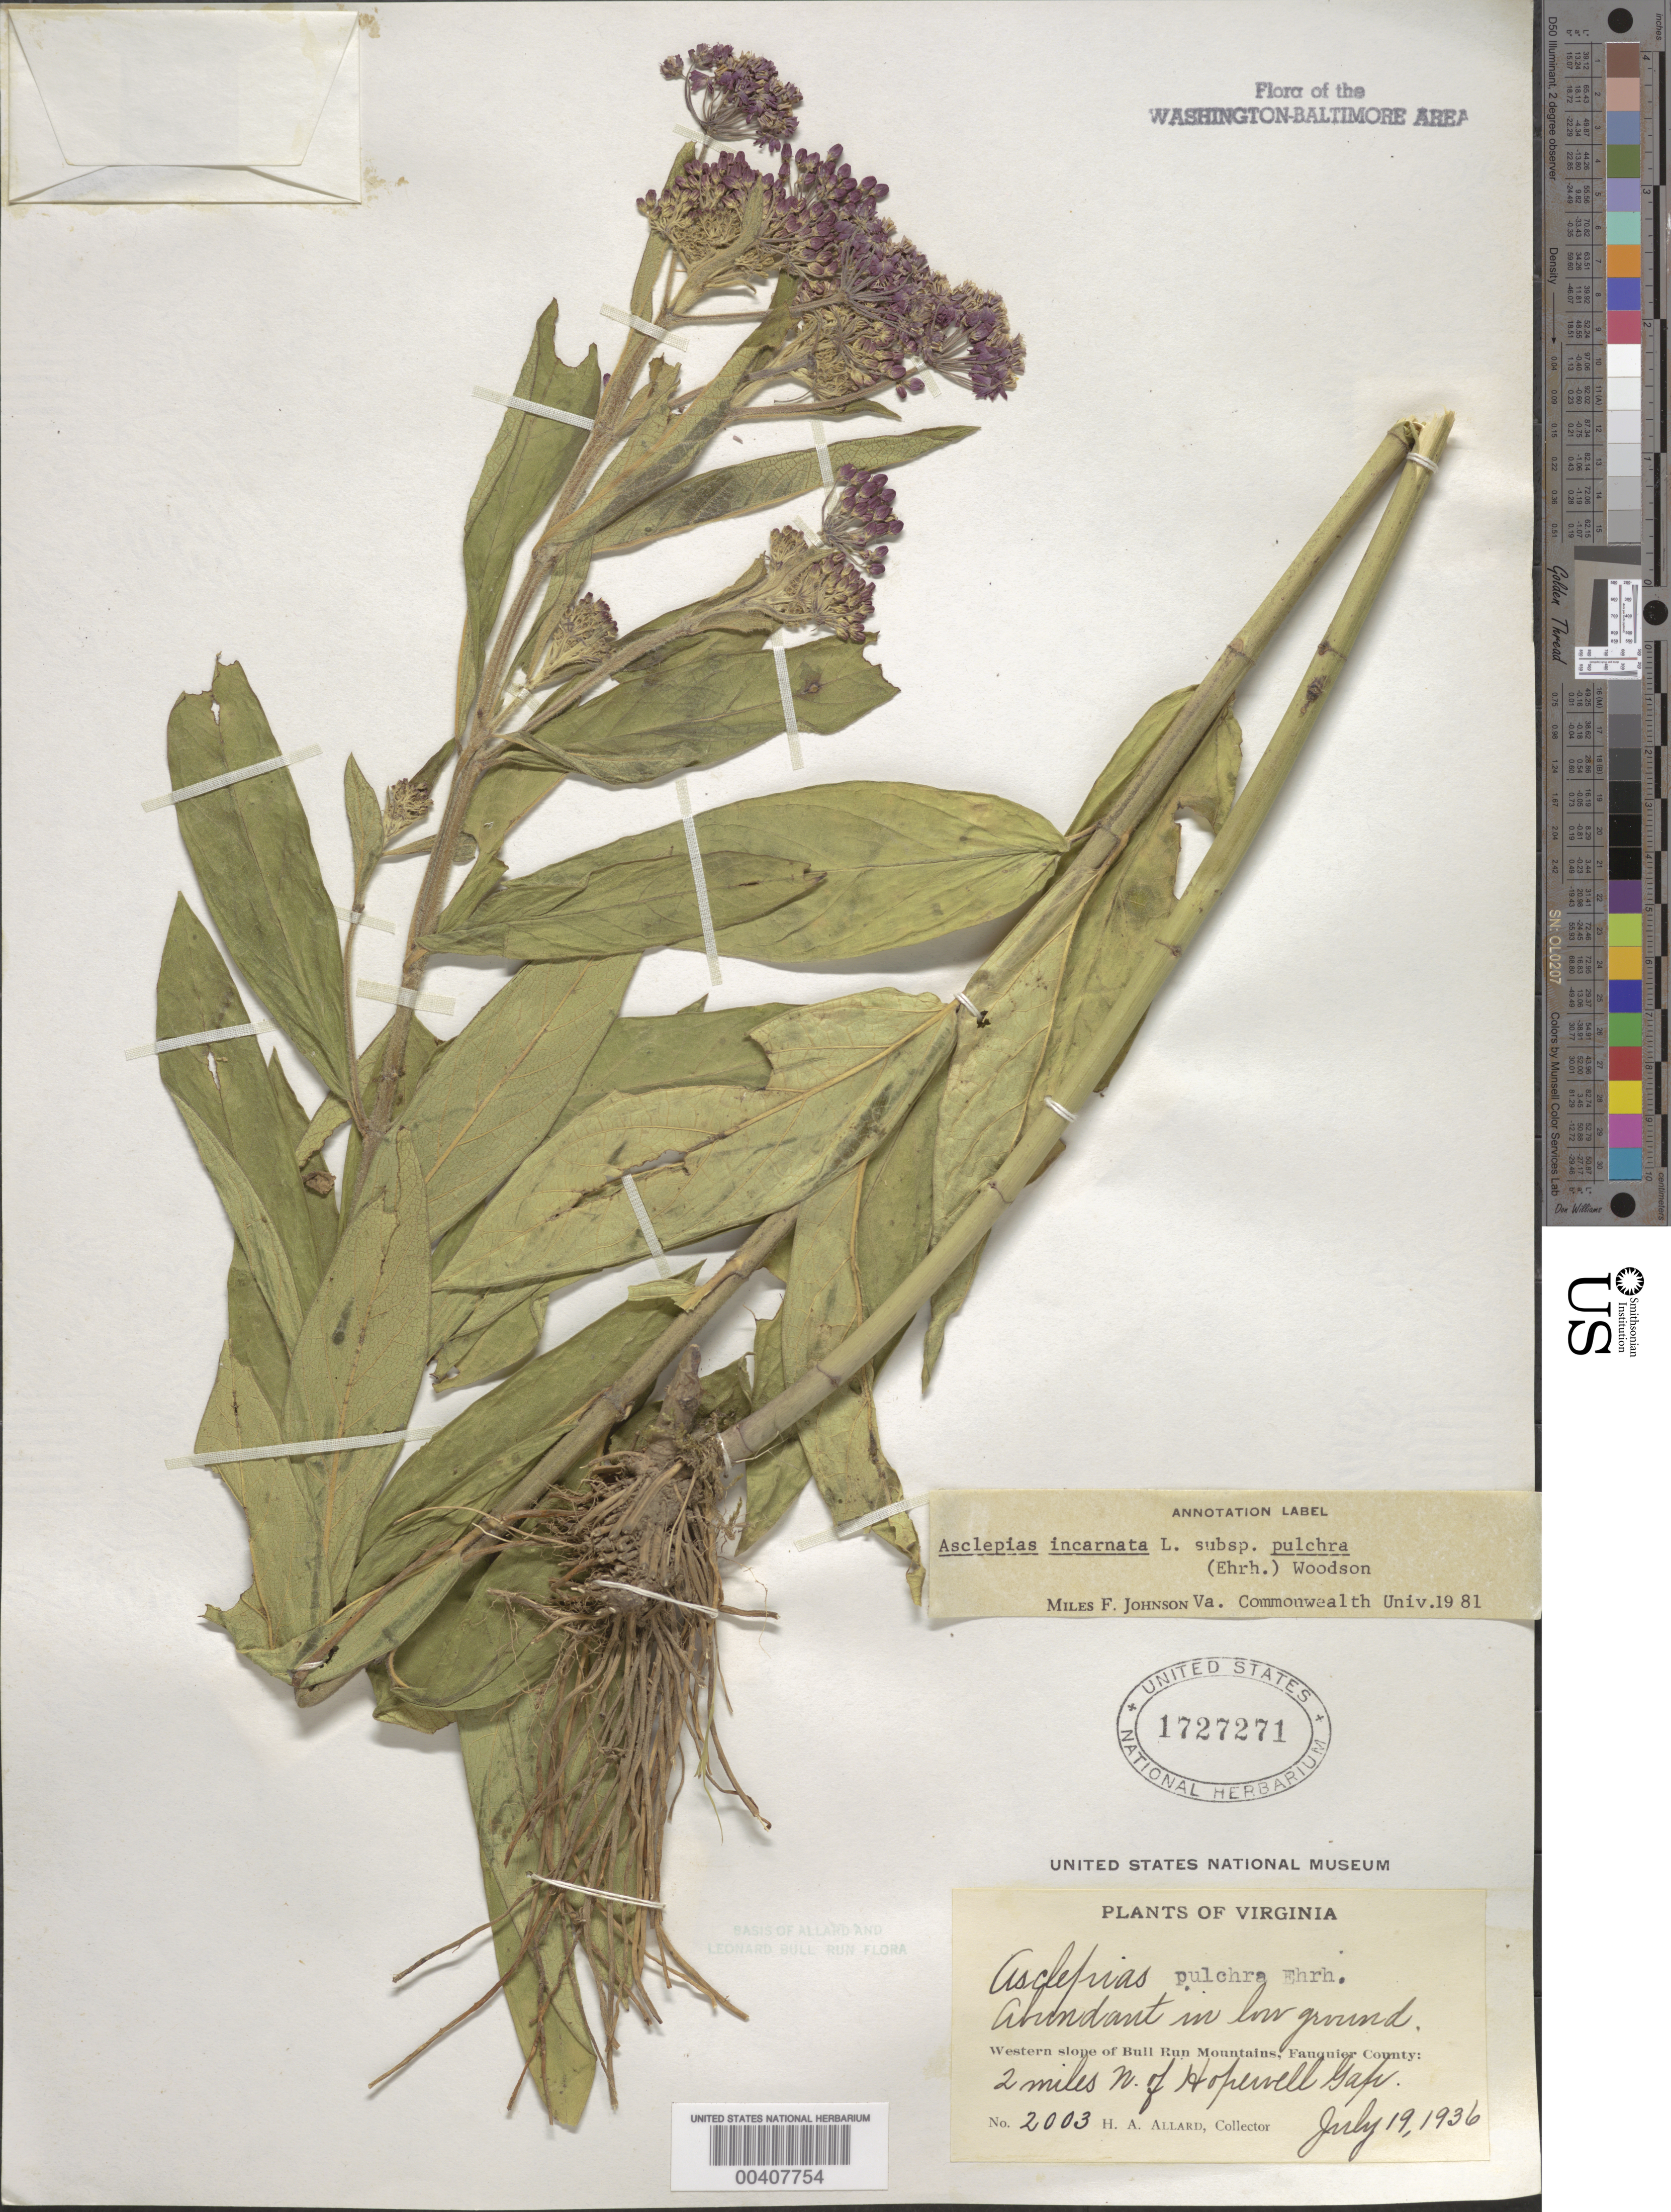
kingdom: Plantae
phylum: Tracheophyta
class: Magnoliopsida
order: Gentianales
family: Apocynaceae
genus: Asclepias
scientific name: Asclepias incarnata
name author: L.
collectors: H. A. Allard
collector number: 2003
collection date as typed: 19 Jul 1936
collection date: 1936-07-19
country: United States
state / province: Virginia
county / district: Fauquier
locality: North of Hopewell Gap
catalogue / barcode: US 1727271